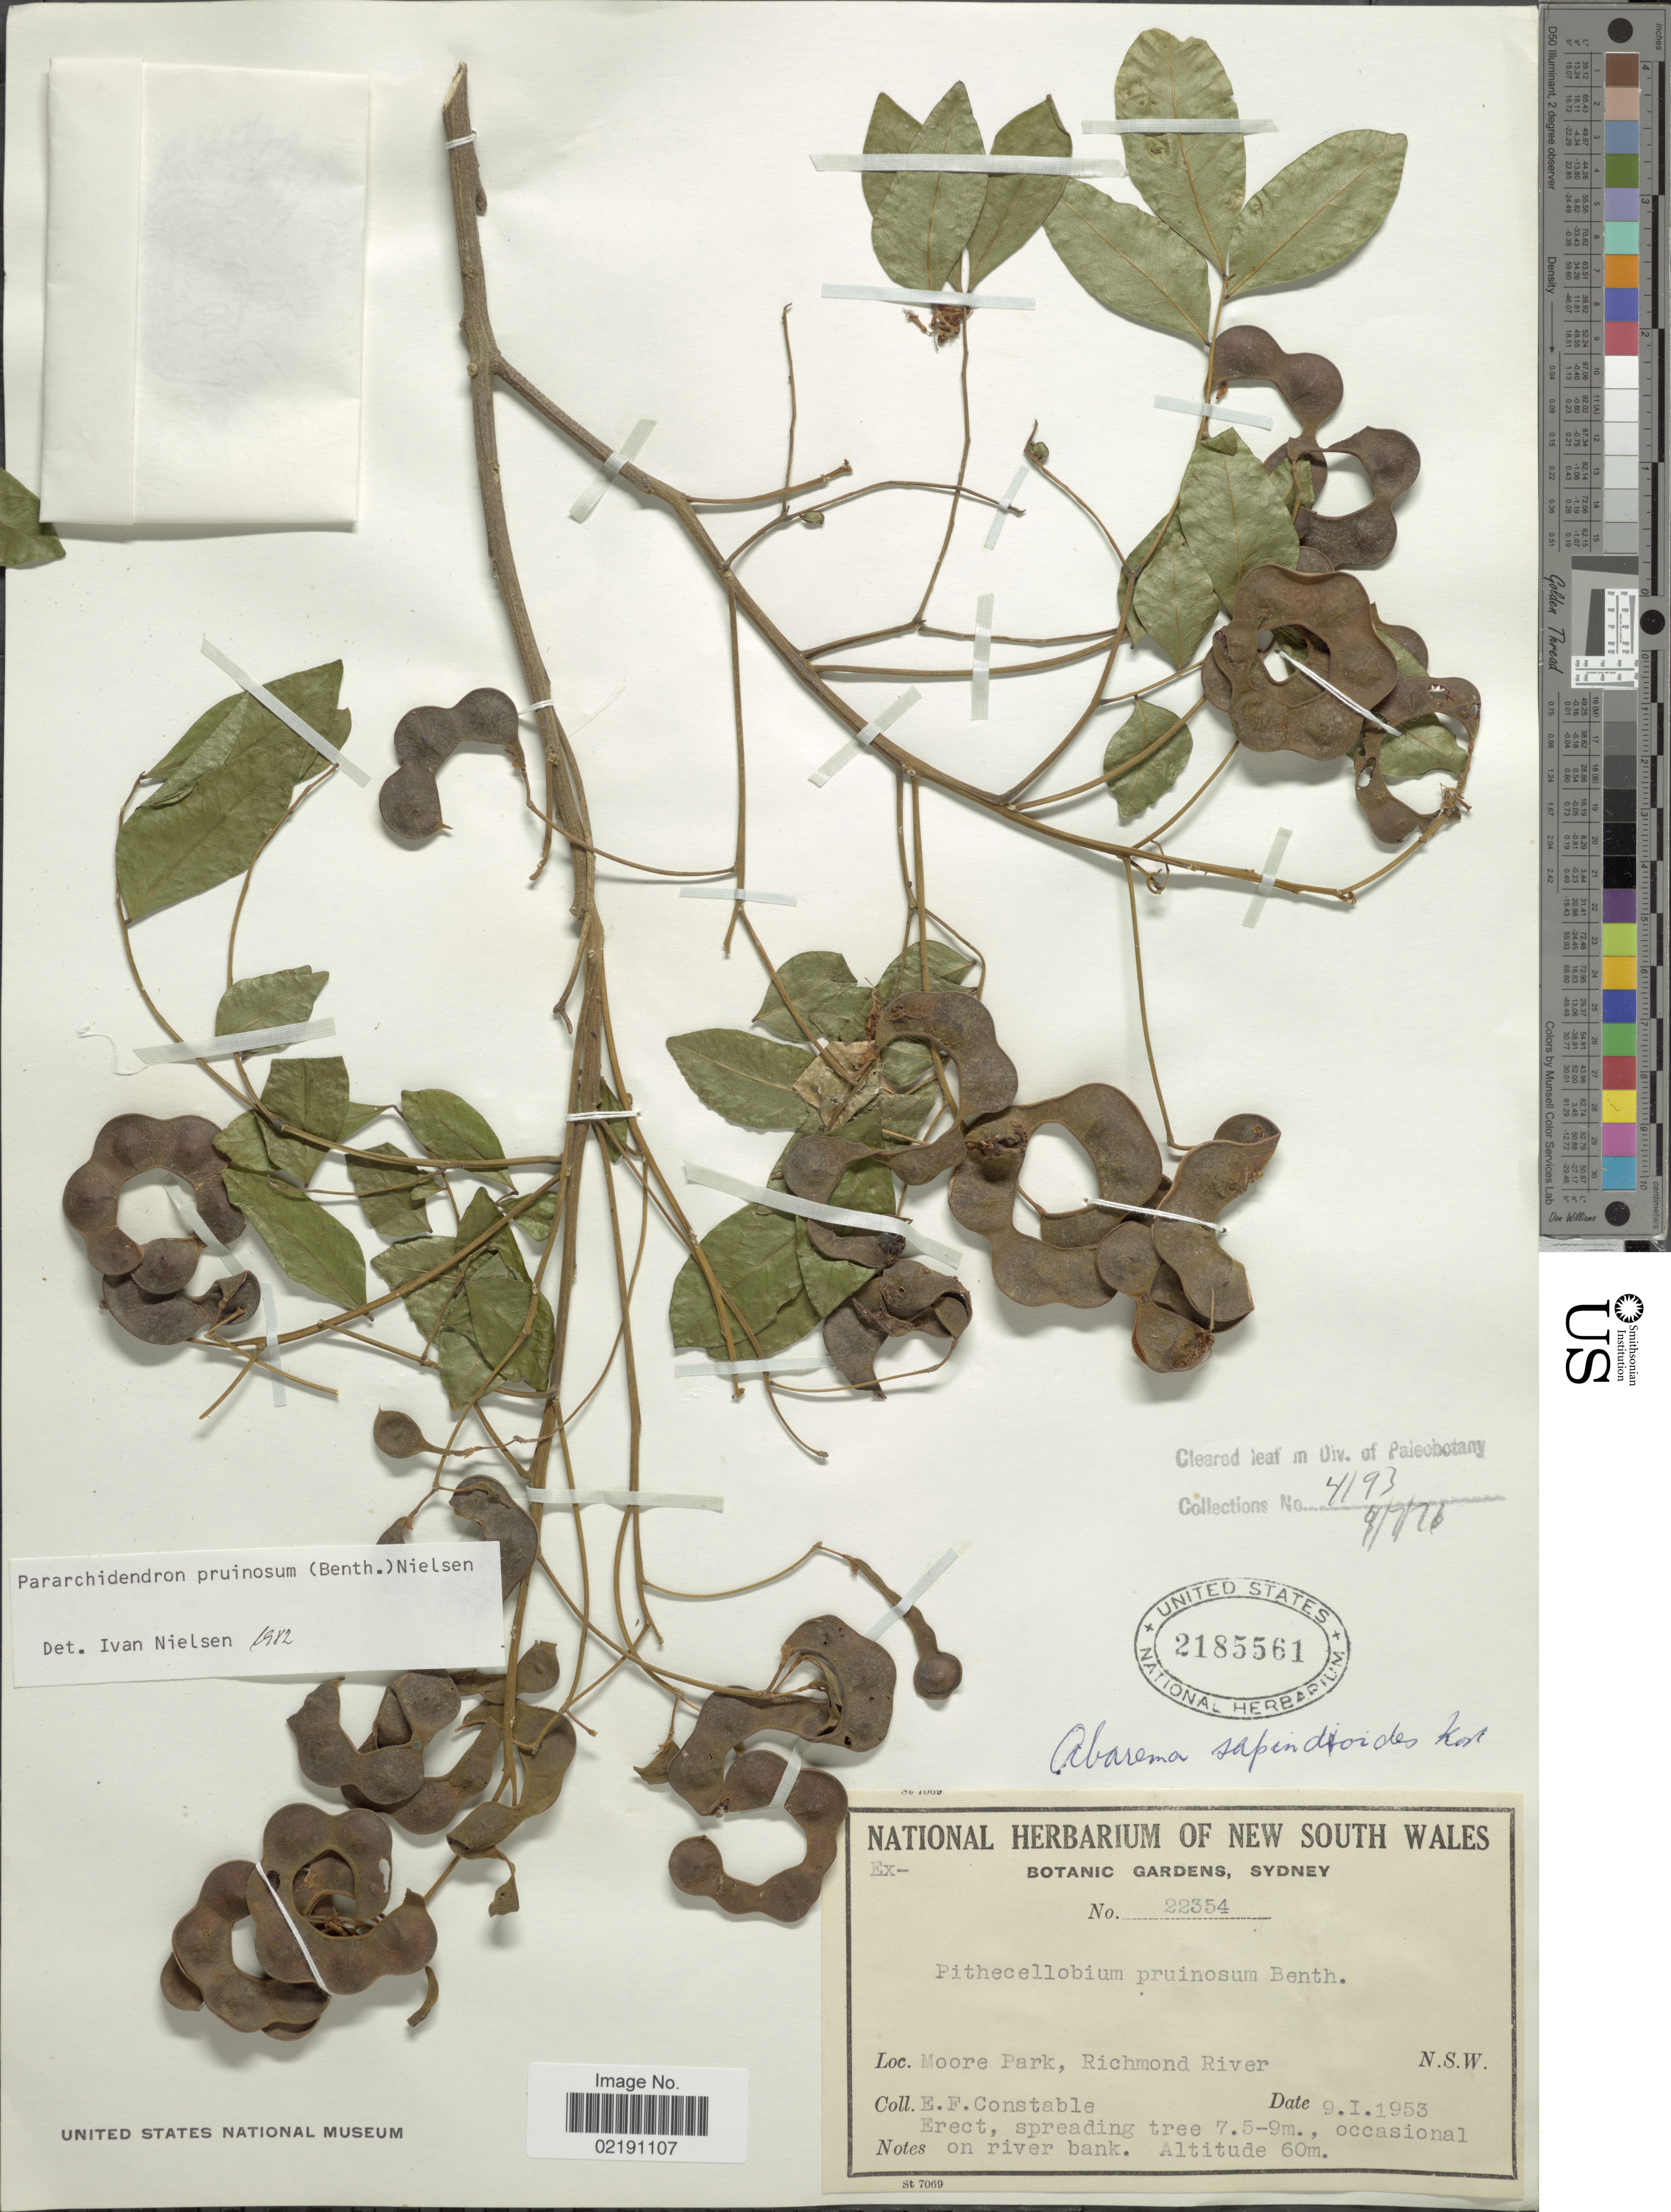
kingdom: Plantae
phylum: Tracheophyta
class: Magnoliopsida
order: Fabales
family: Fabaceae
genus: Pararchidendron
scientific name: Pararchidendron pruinosum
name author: (Benth.) I.C. Nielsen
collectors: E. F. Constable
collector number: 22354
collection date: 1953-01-09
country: Australia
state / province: New South Wales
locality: Moore Park, Richmond River. N.S.W.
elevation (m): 60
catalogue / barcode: US 2185561